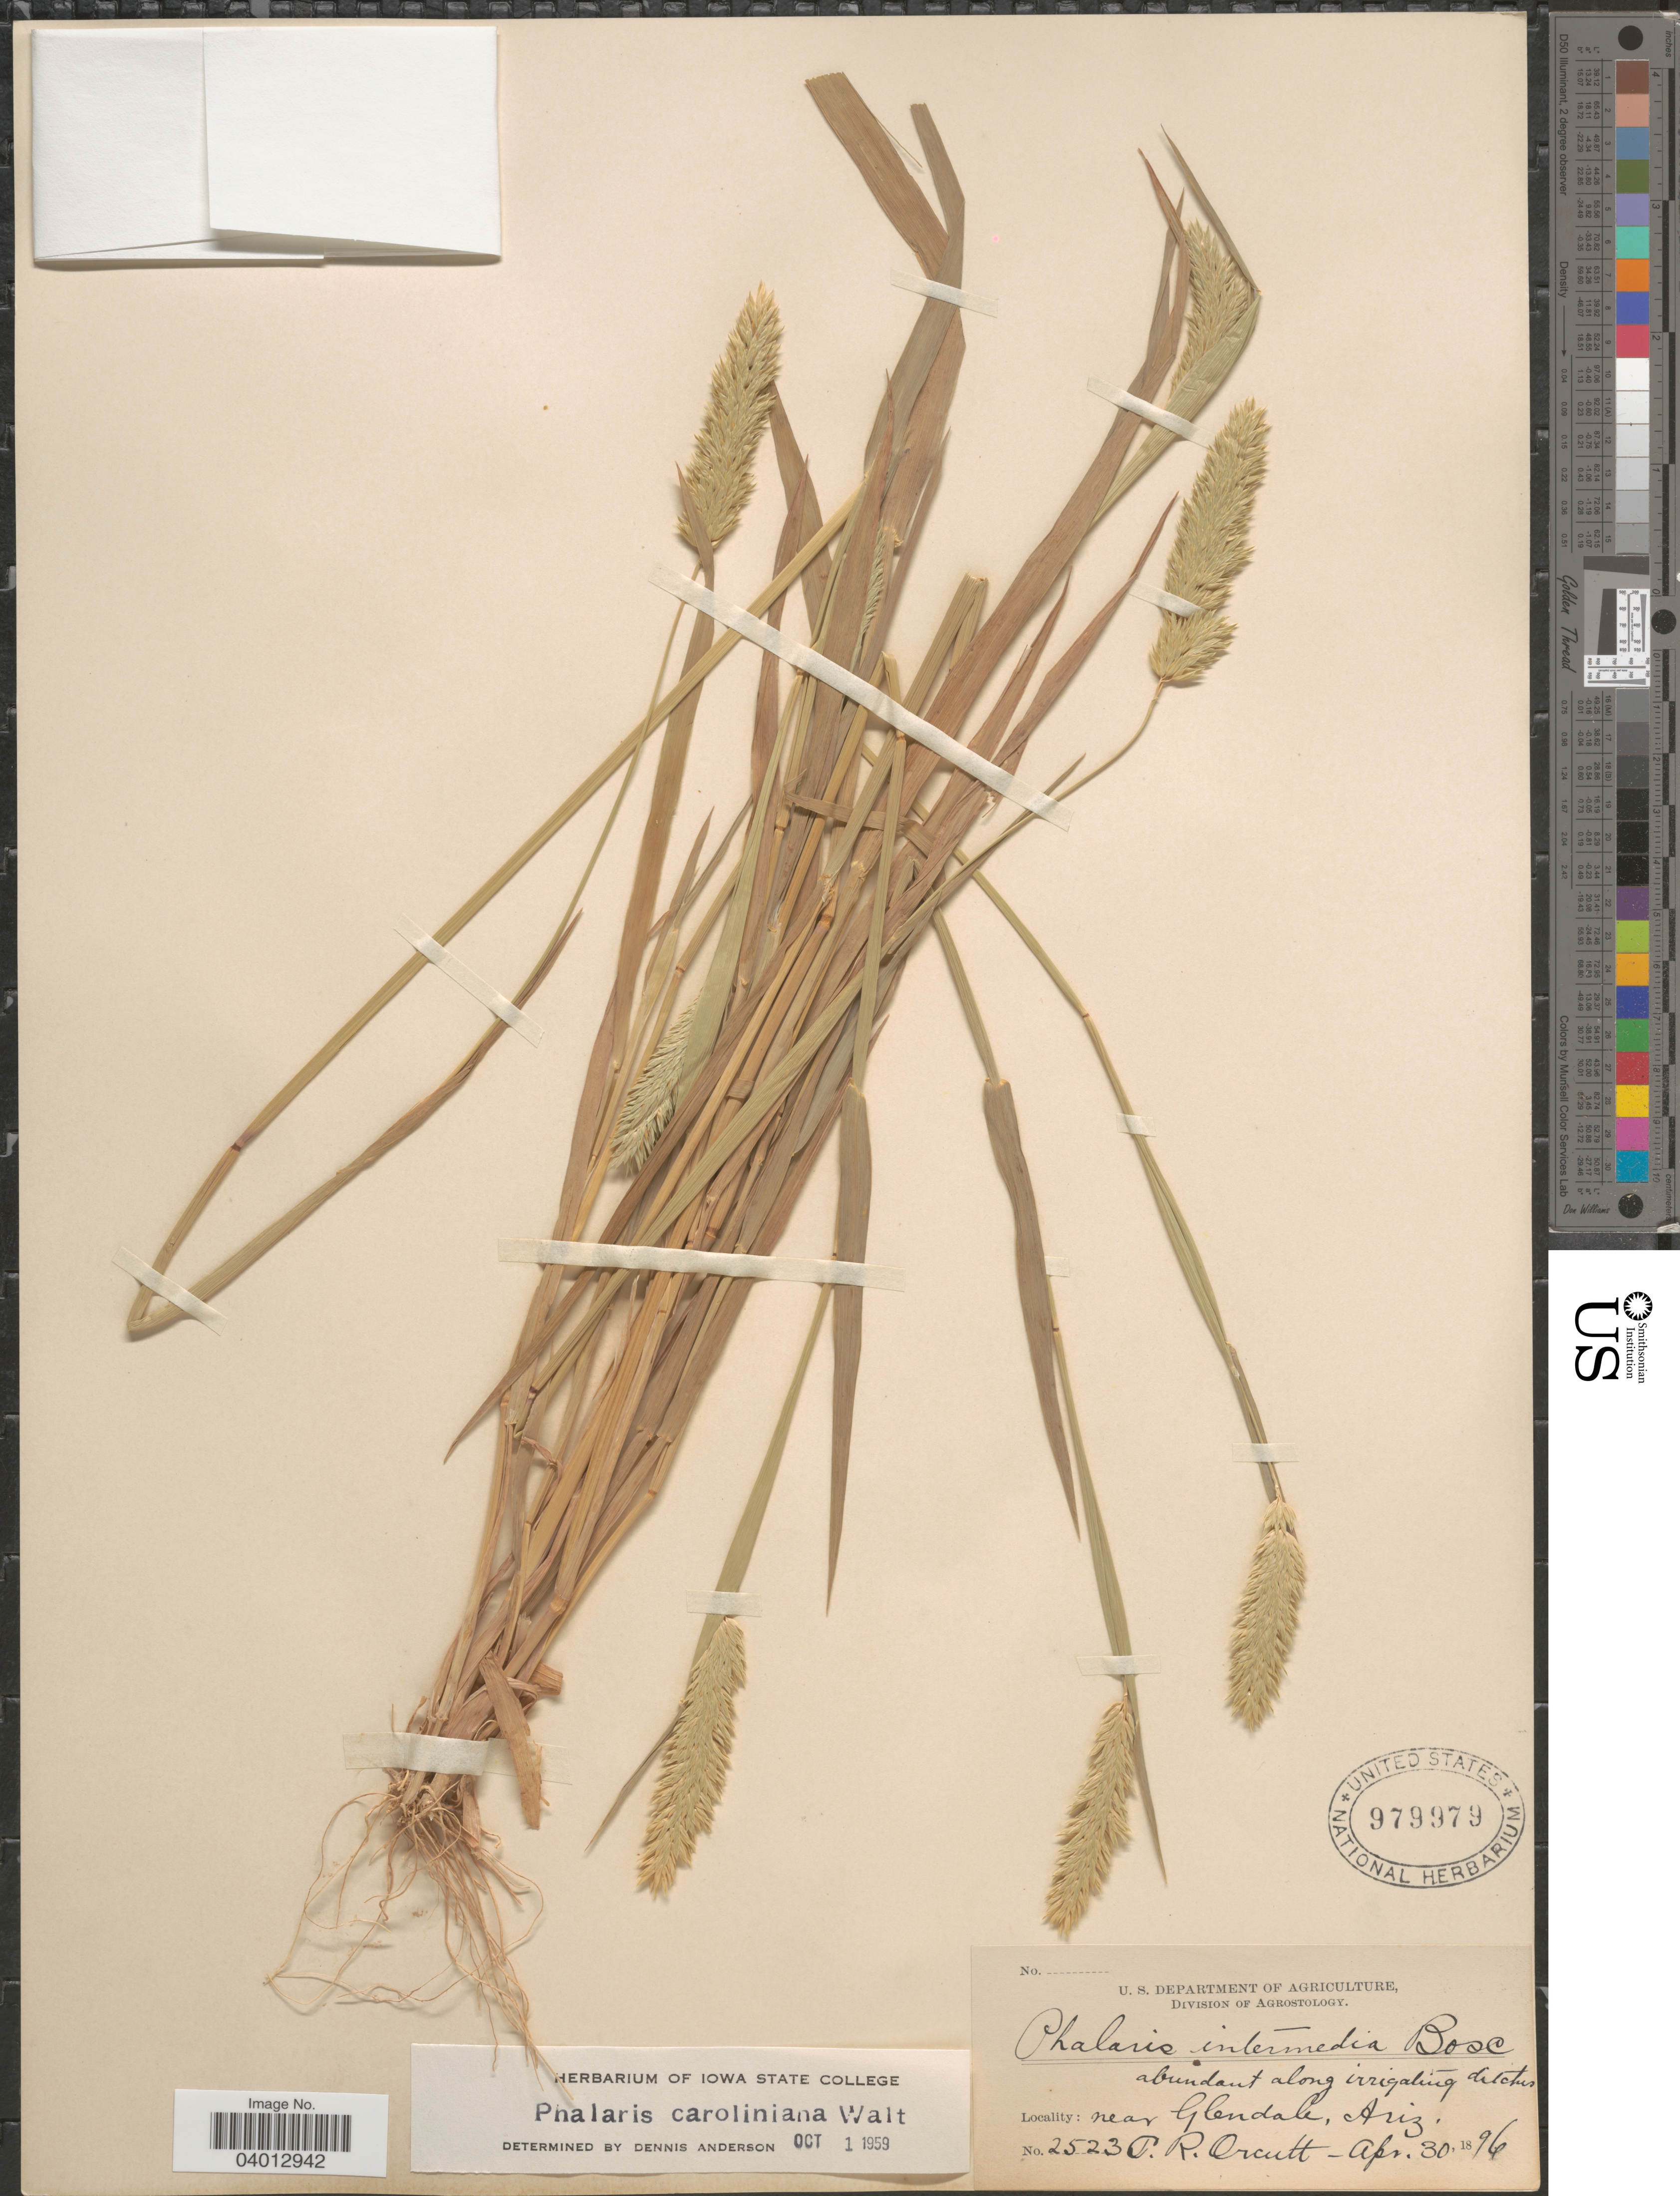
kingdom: Plantae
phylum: Tracheophyta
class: Liliopsida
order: Poales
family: Poaceae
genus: Phalaris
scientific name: Phalaris caroliniana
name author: Walter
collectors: C. R. Orcutt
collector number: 2523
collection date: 1896-04-30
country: United States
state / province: Arizona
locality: Abundant along irrigating ditches. Near Glendale.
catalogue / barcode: US 979979